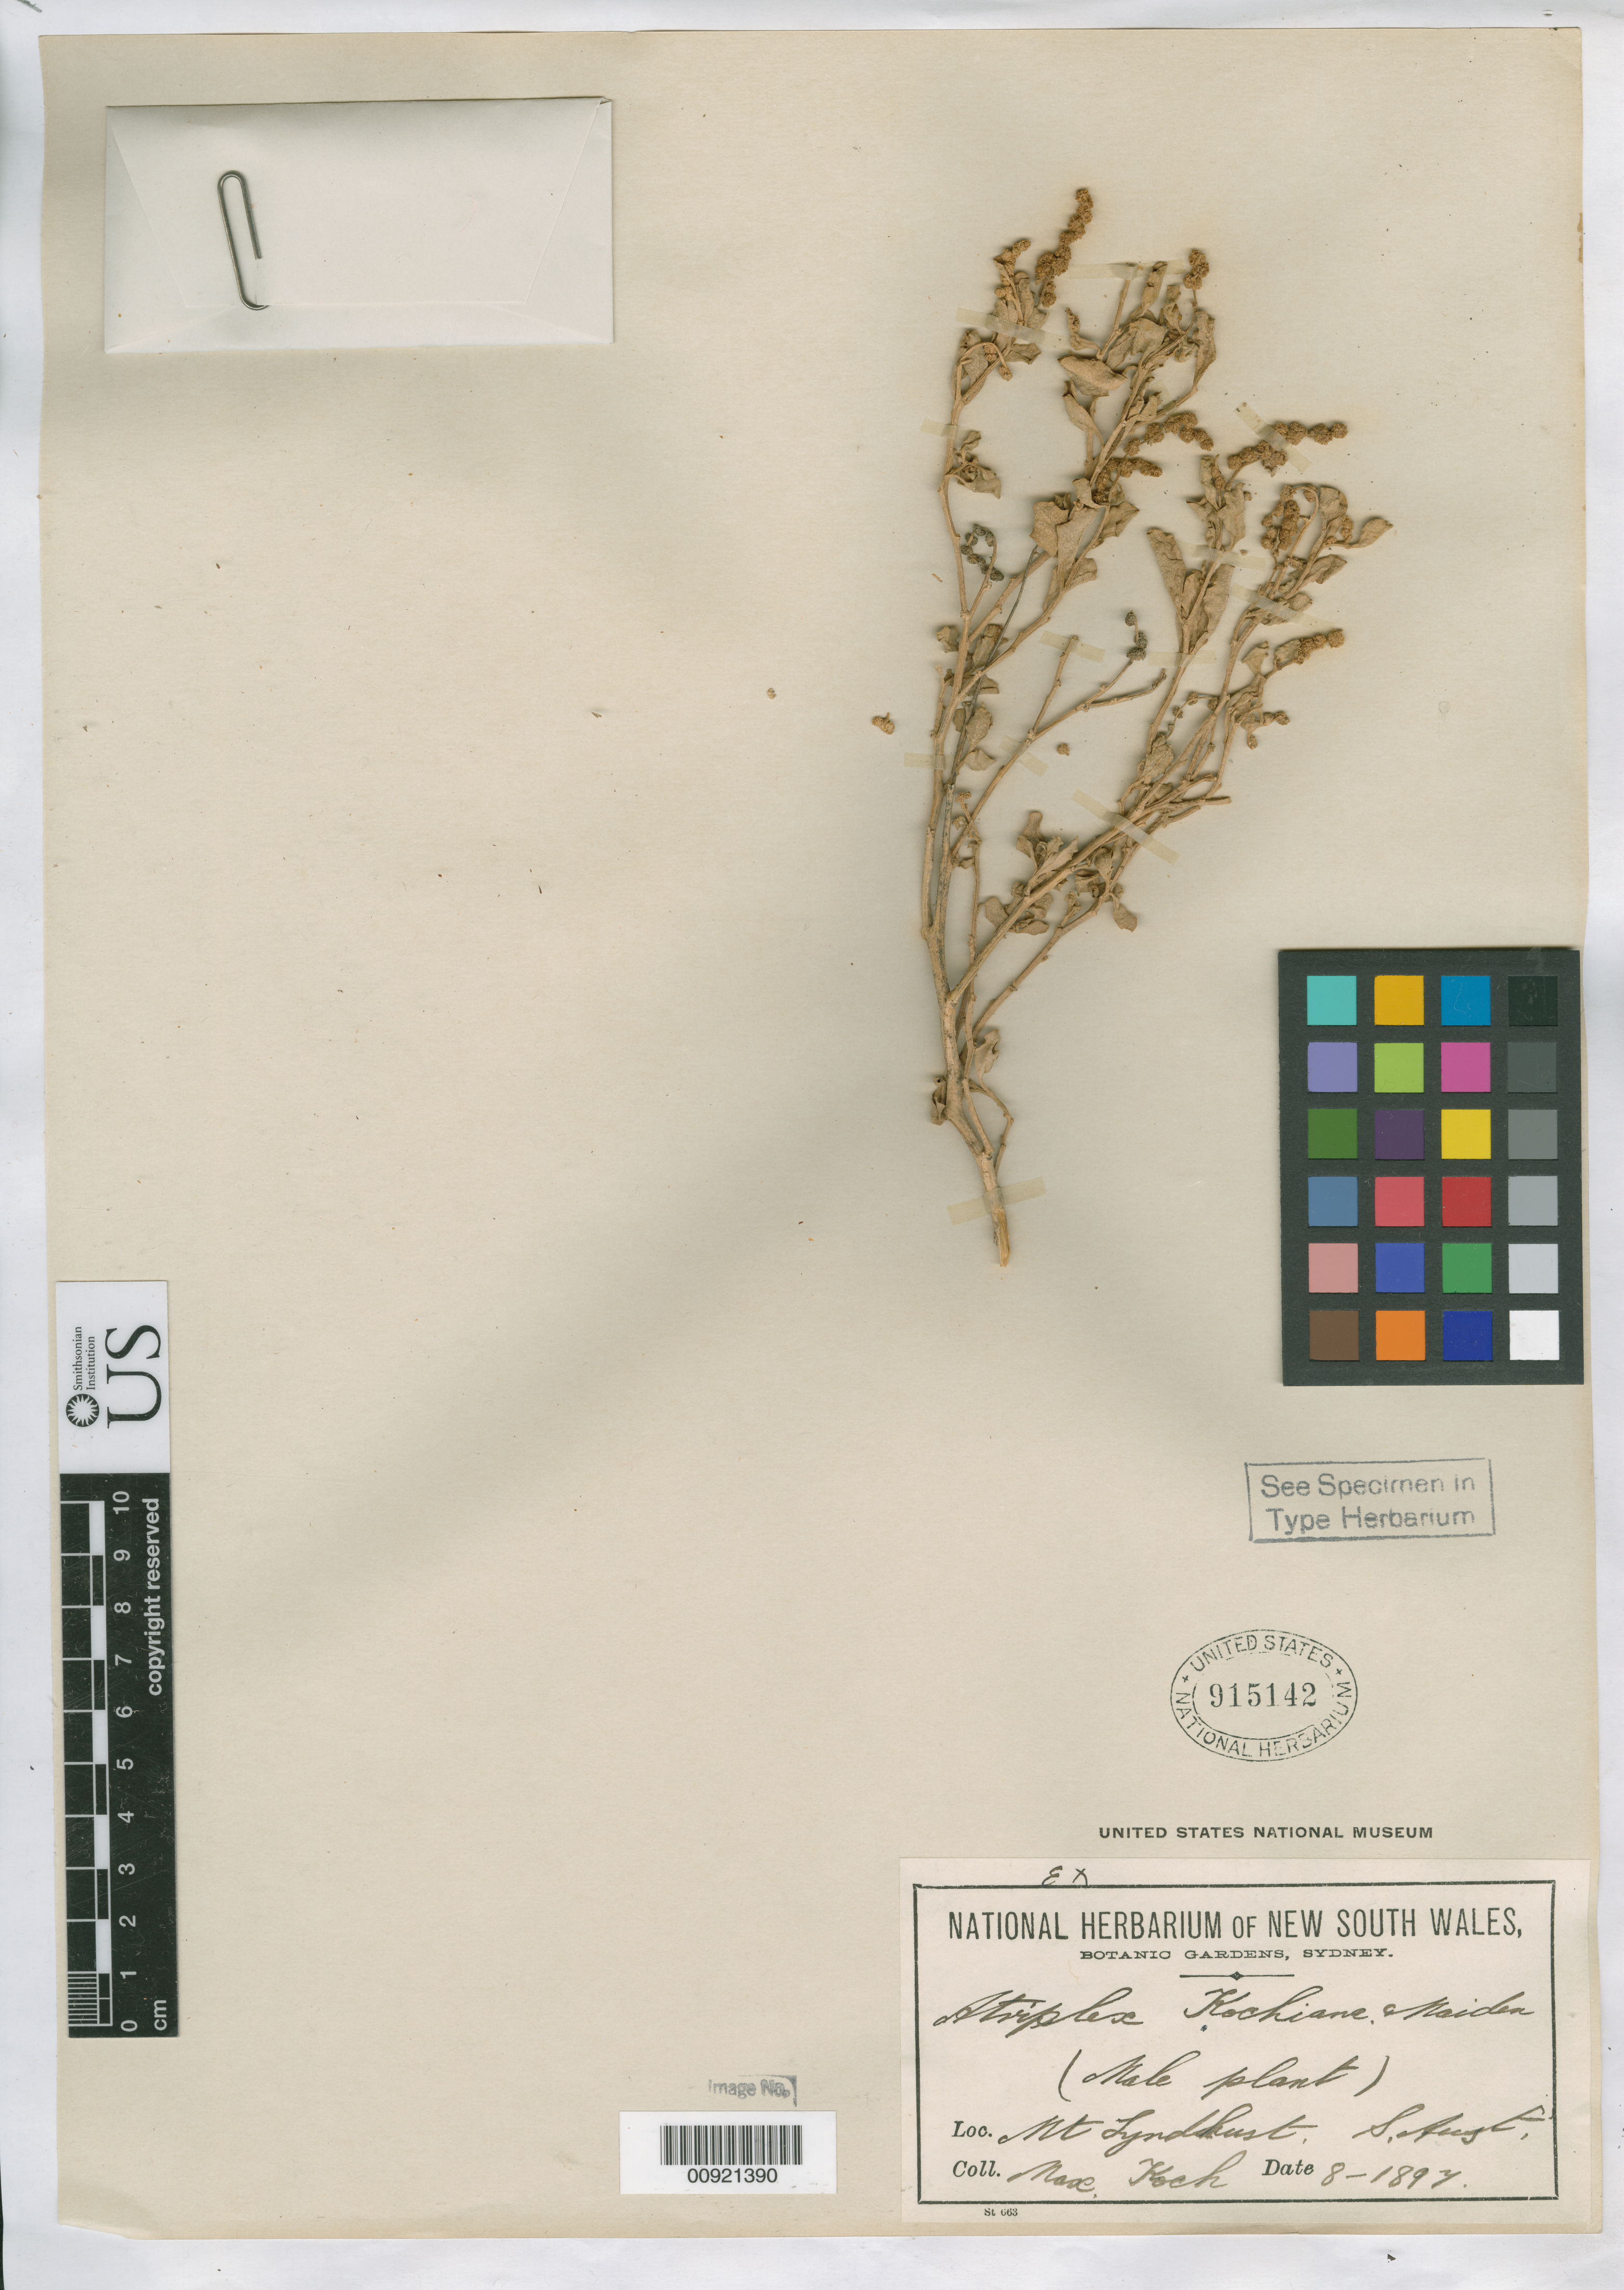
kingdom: Plantae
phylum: Tracheophyta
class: Magnoliopsida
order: Caryophyllales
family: Amaranthaceae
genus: Atriplex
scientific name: Atriplex kochiana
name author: Maiden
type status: Isotype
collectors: M. Koch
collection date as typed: Aug 1897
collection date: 1897-08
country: Australia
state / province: New South Wales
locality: Mt. Lyndhurst.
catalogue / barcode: US 915142